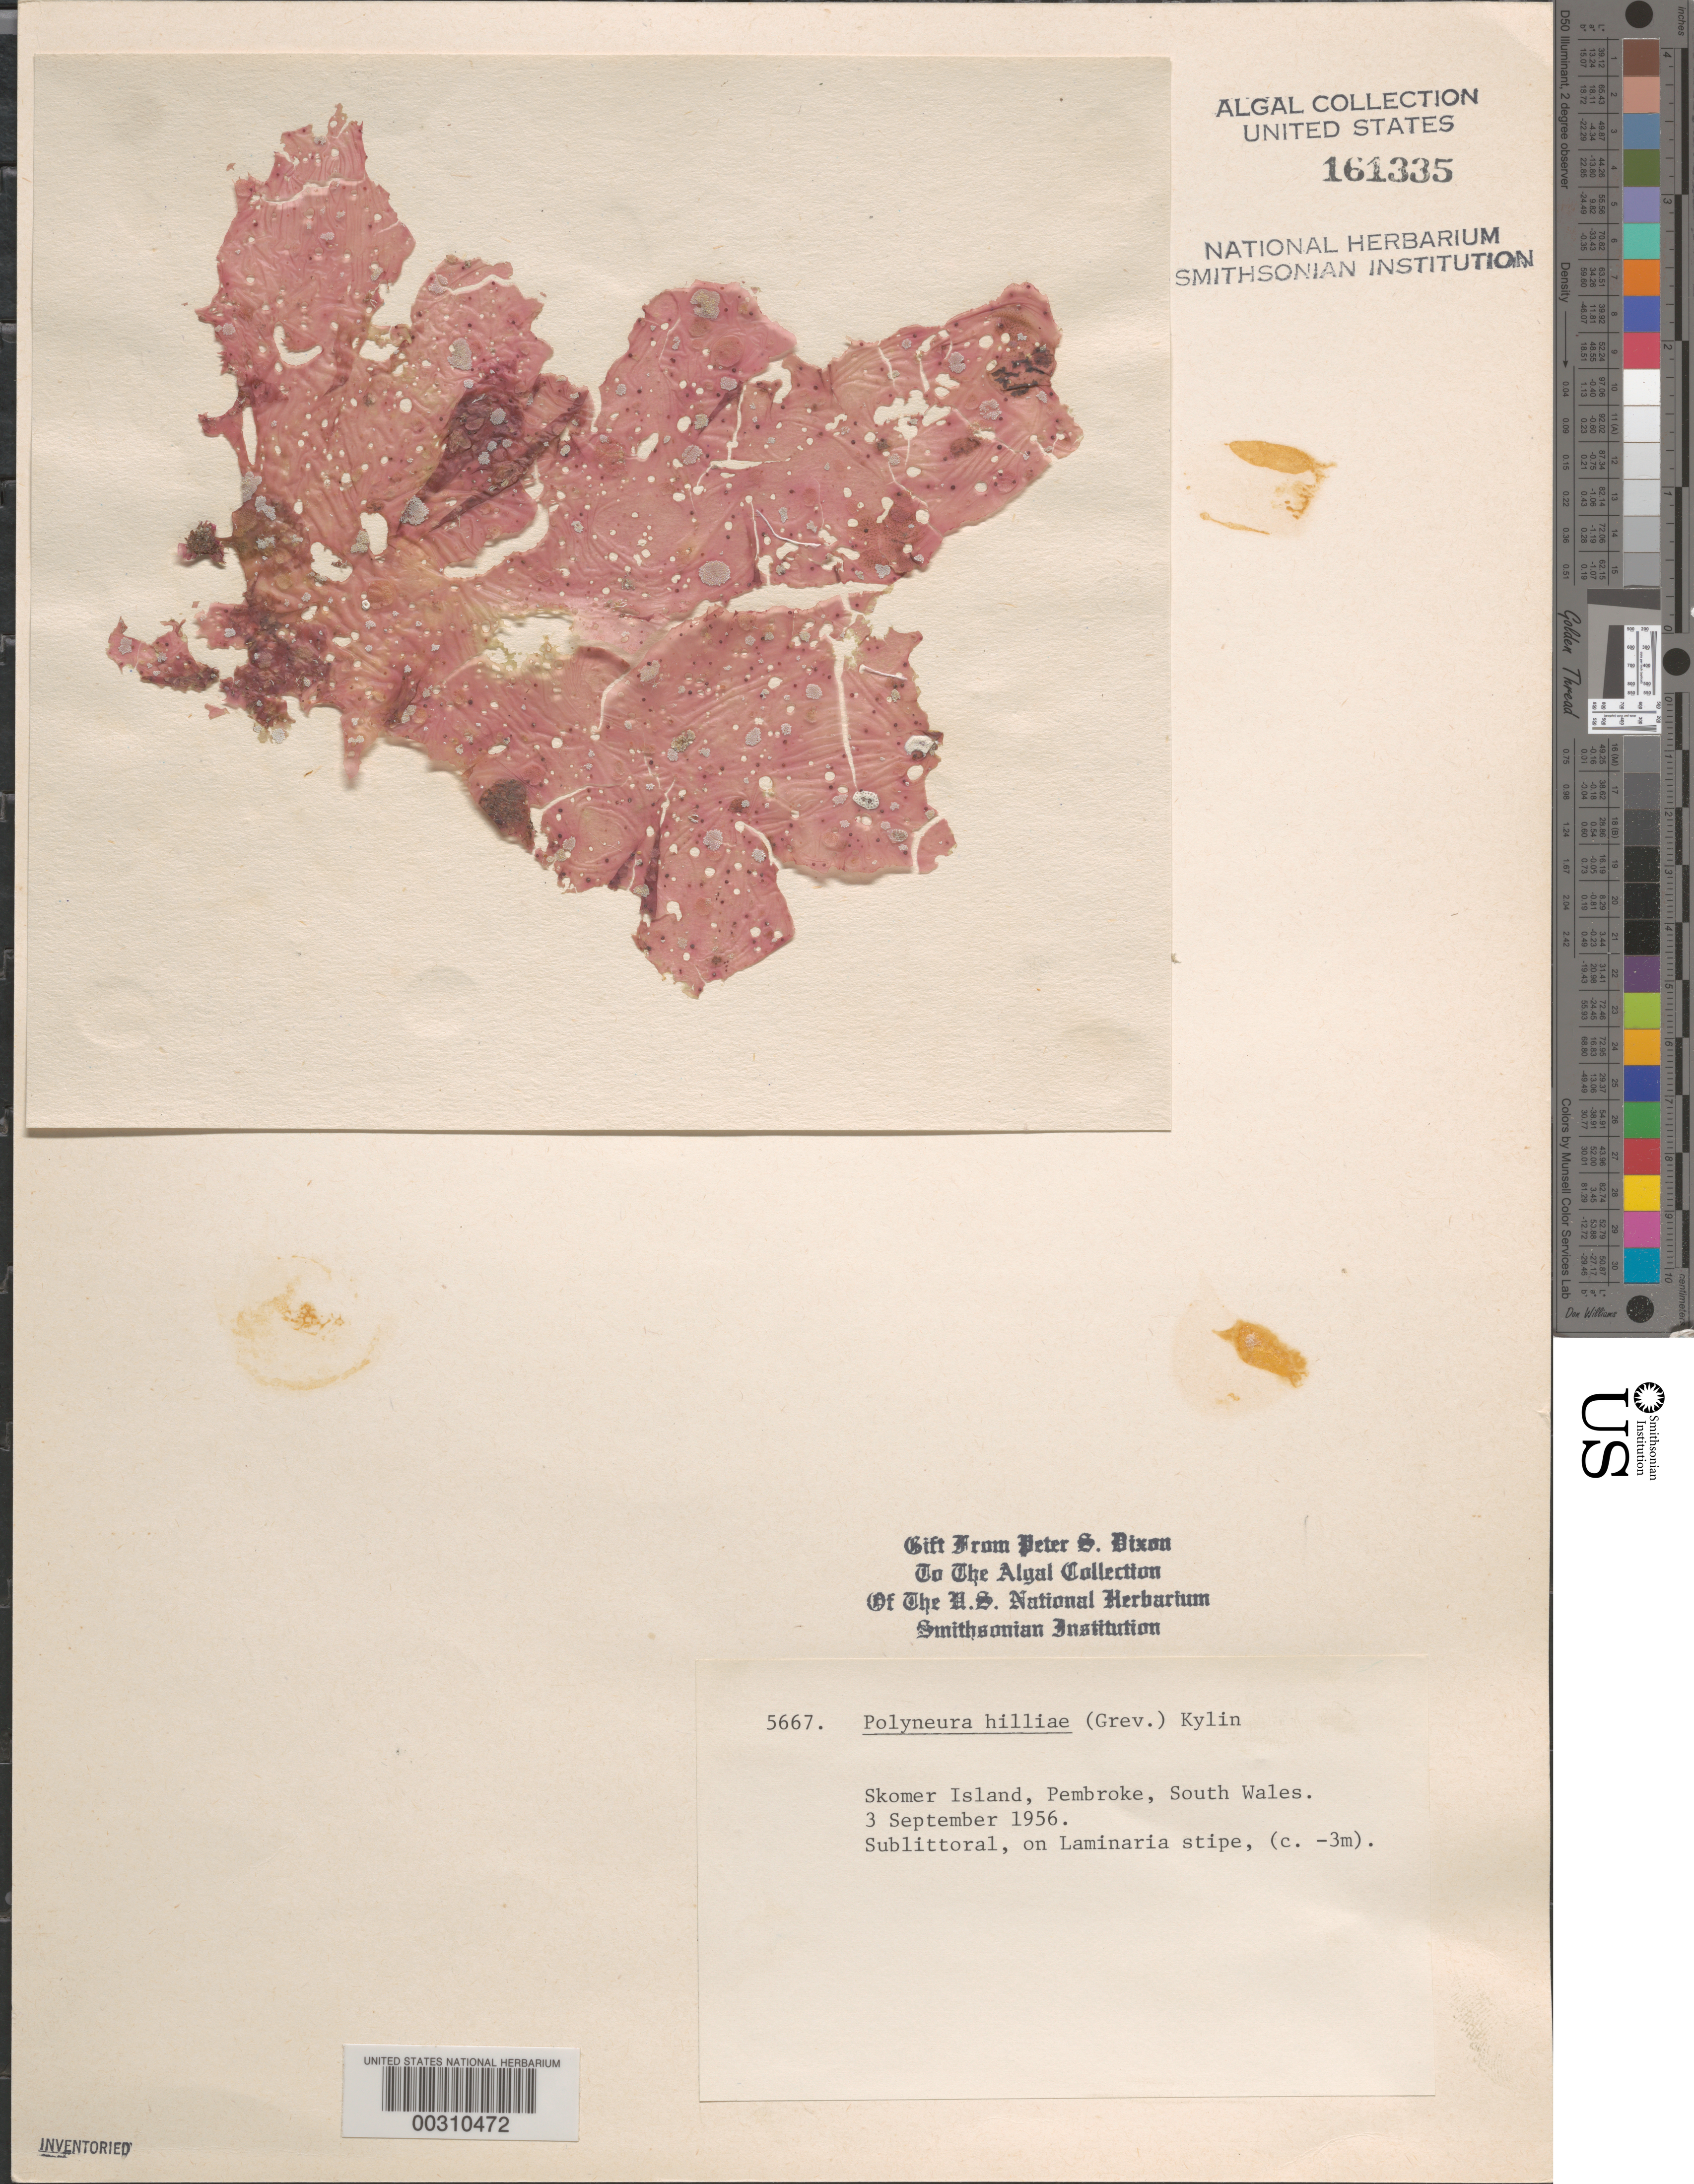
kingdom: Plantae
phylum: Rhodophyta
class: Florideophyceae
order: Ceramiales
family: Delesseriaceae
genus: Polyneura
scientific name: Polyneura bonnemaisonii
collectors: P. S. Dixon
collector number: PSD 5667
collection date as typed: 03 Sep 1956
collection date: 1956-09-03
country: United Kingdom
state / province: Wales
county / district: Dyfed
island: Skomer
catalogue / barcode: US 161335